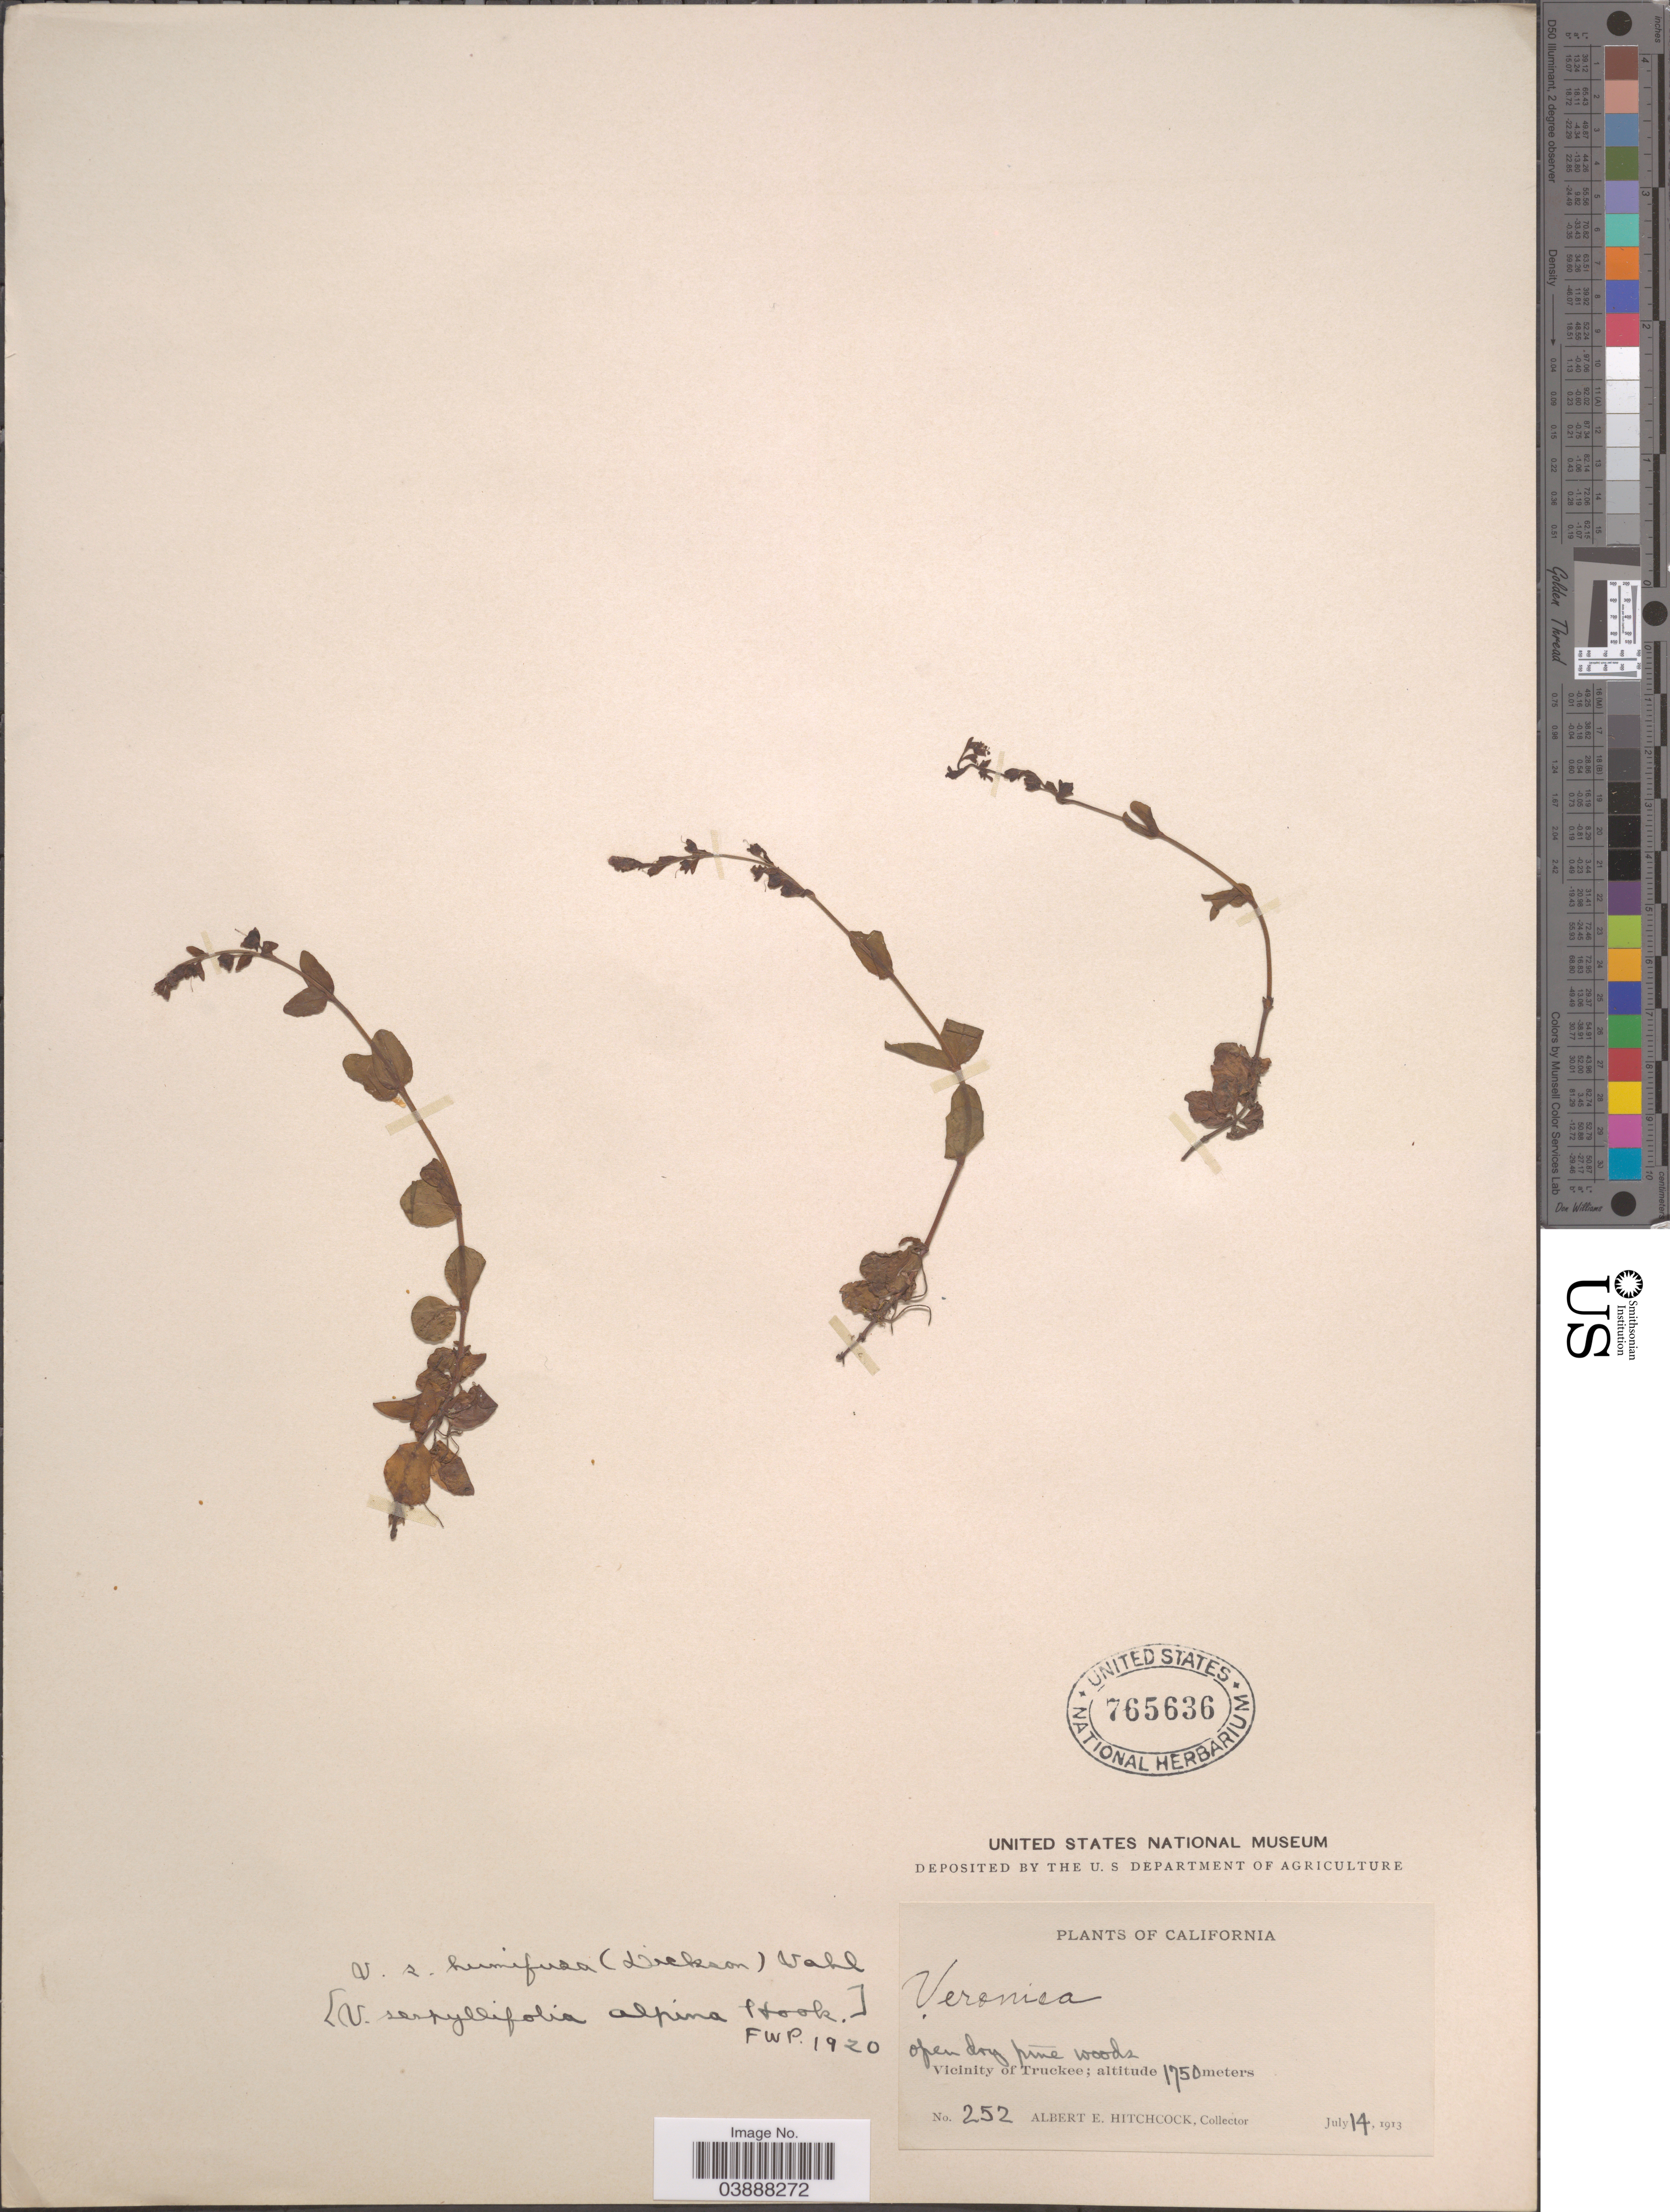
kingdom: Plantae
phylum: Tracheophyta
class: Magnoliopsida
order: Lamiales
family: Plantaginaceae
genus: Veronica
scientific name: Veronica serpyllifolia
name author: L.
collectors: A. Hitchcock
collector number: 252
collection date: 1913-07-14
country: United States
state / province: California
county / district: Nevada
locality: Vicinity of Truckee.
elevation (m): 1750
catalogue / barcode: US 765636